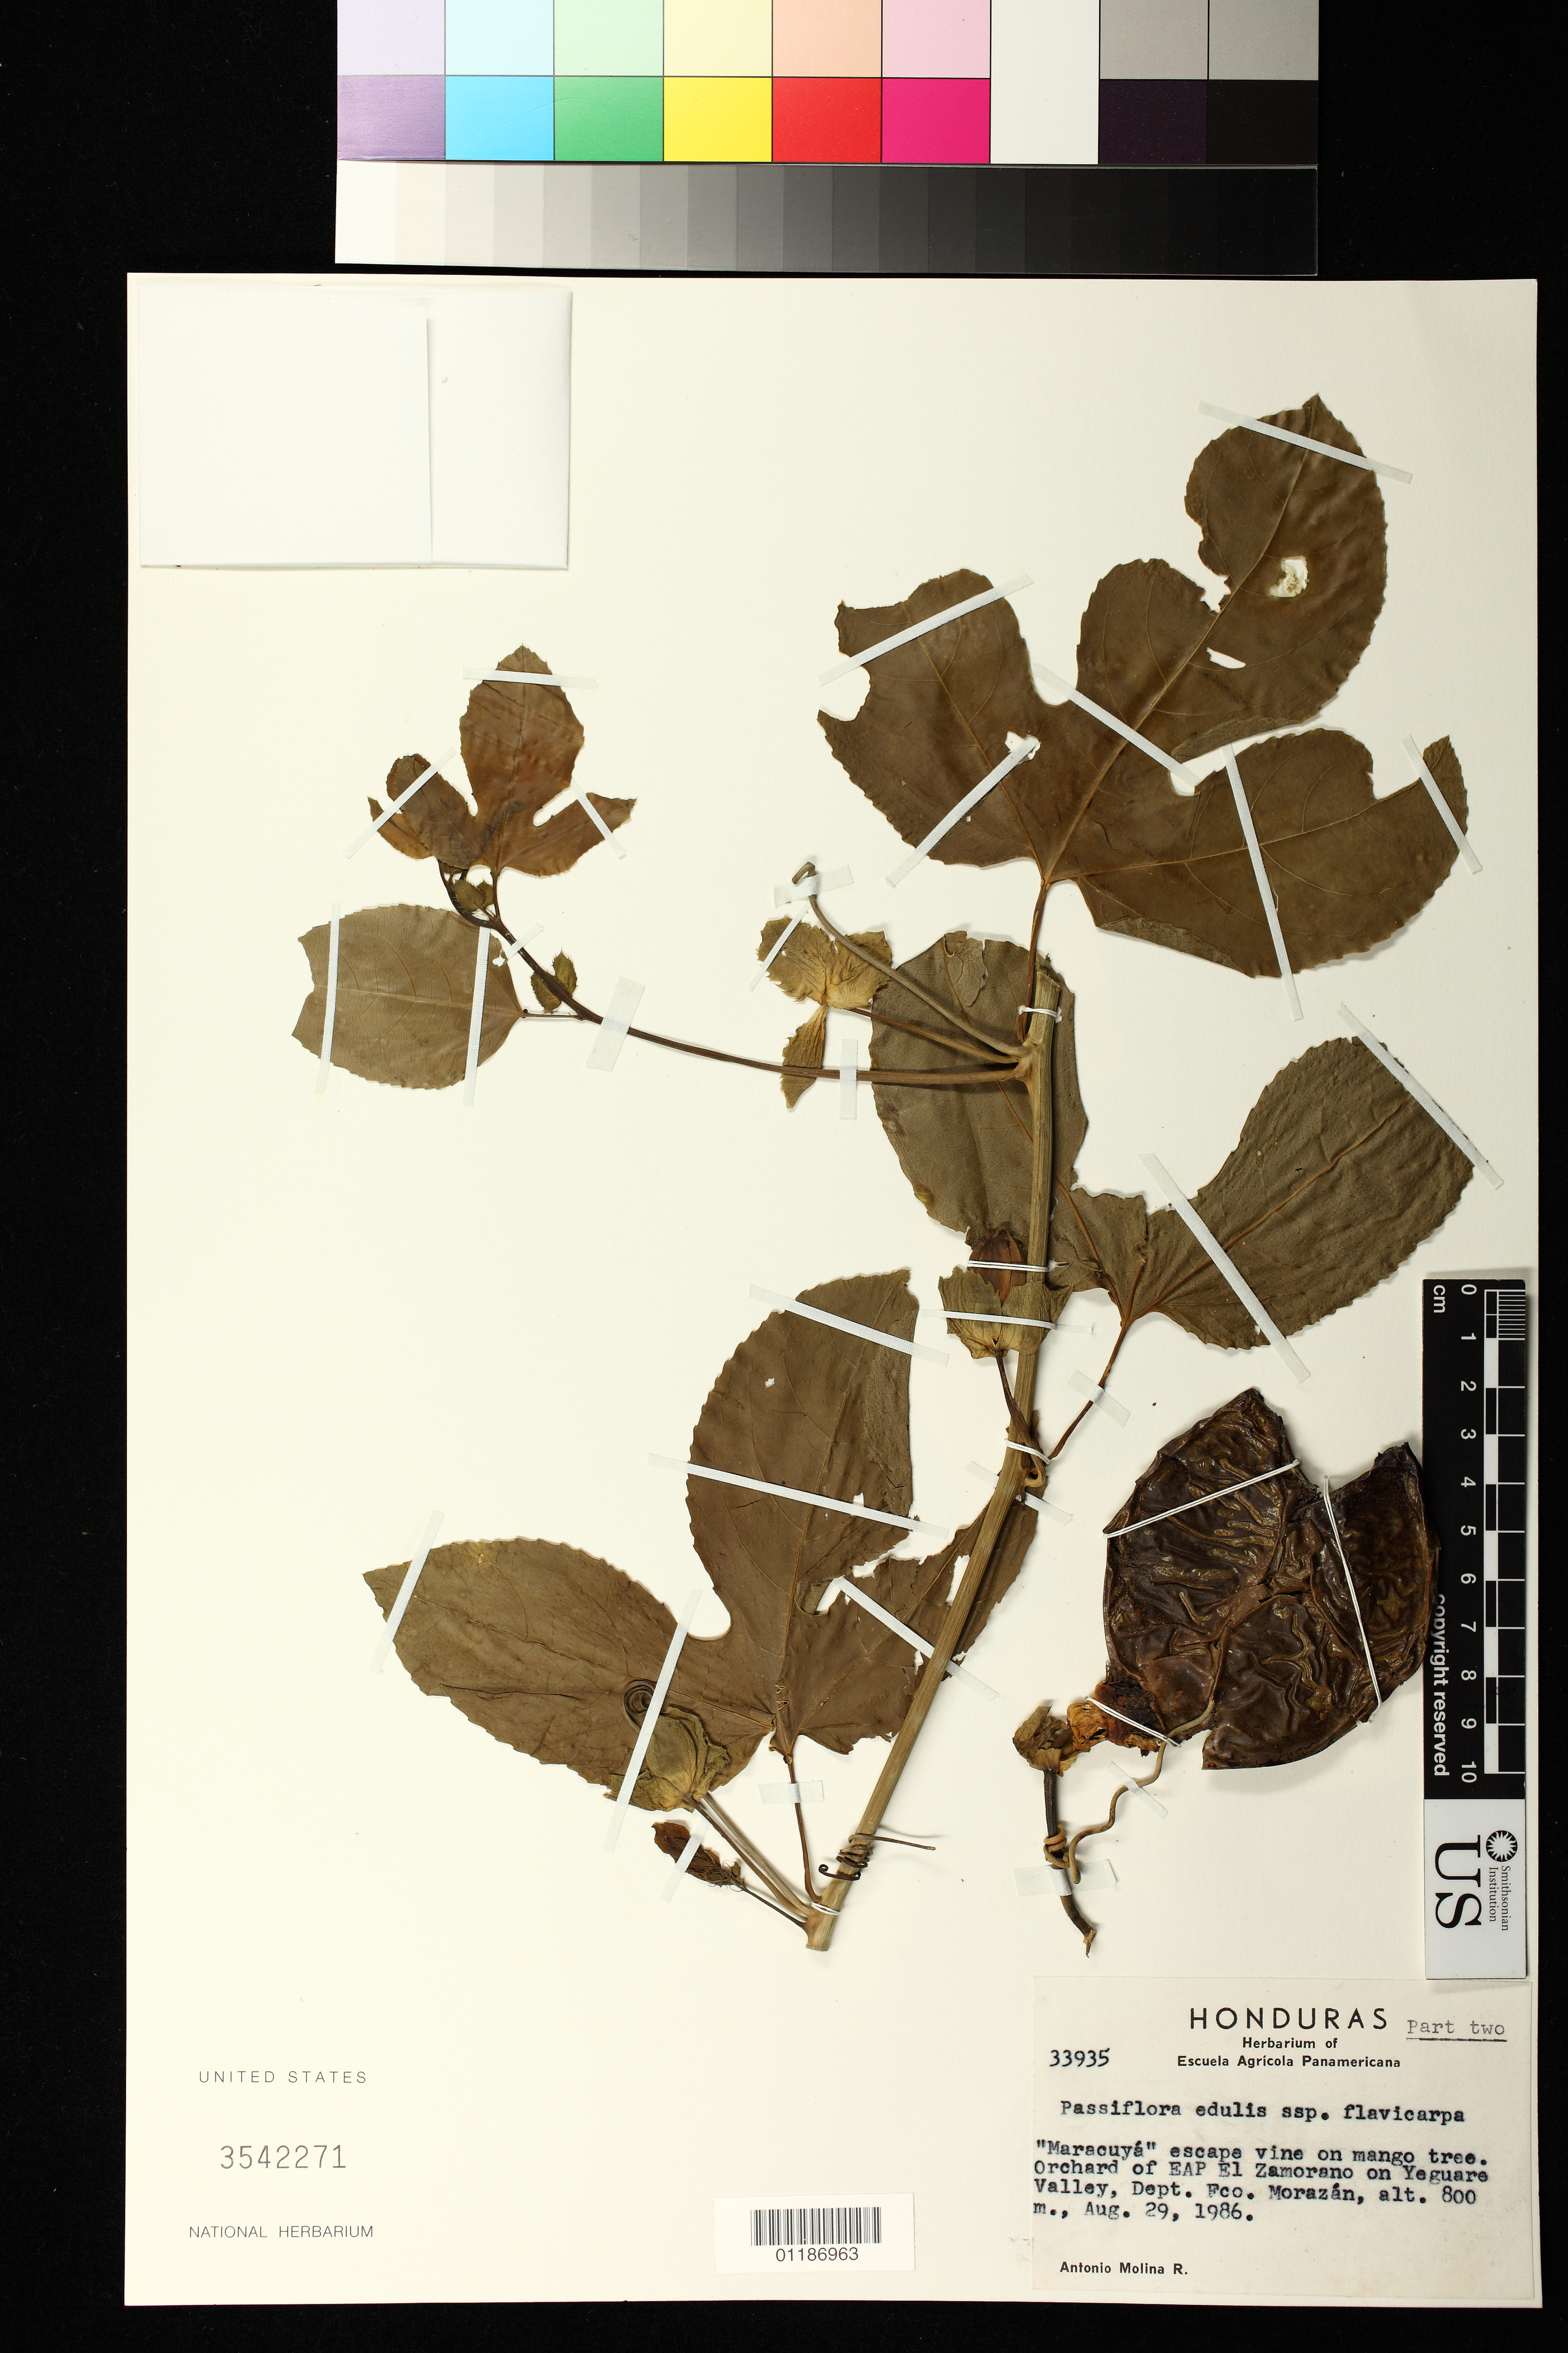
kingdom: Plantae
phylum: Tracheophyta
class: Magnoliopsida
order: Malpighiales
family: Passifloraceae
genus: Passiflora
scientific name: Passiflora edulis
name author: Sims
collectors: A. Molina R.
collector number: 33935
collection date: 1986-08-29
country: Honduras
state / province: Fco. Morazán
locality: Orchard of EAP El Zamorano on Yeguare. Valley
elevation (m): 800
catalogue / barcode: US 3542271